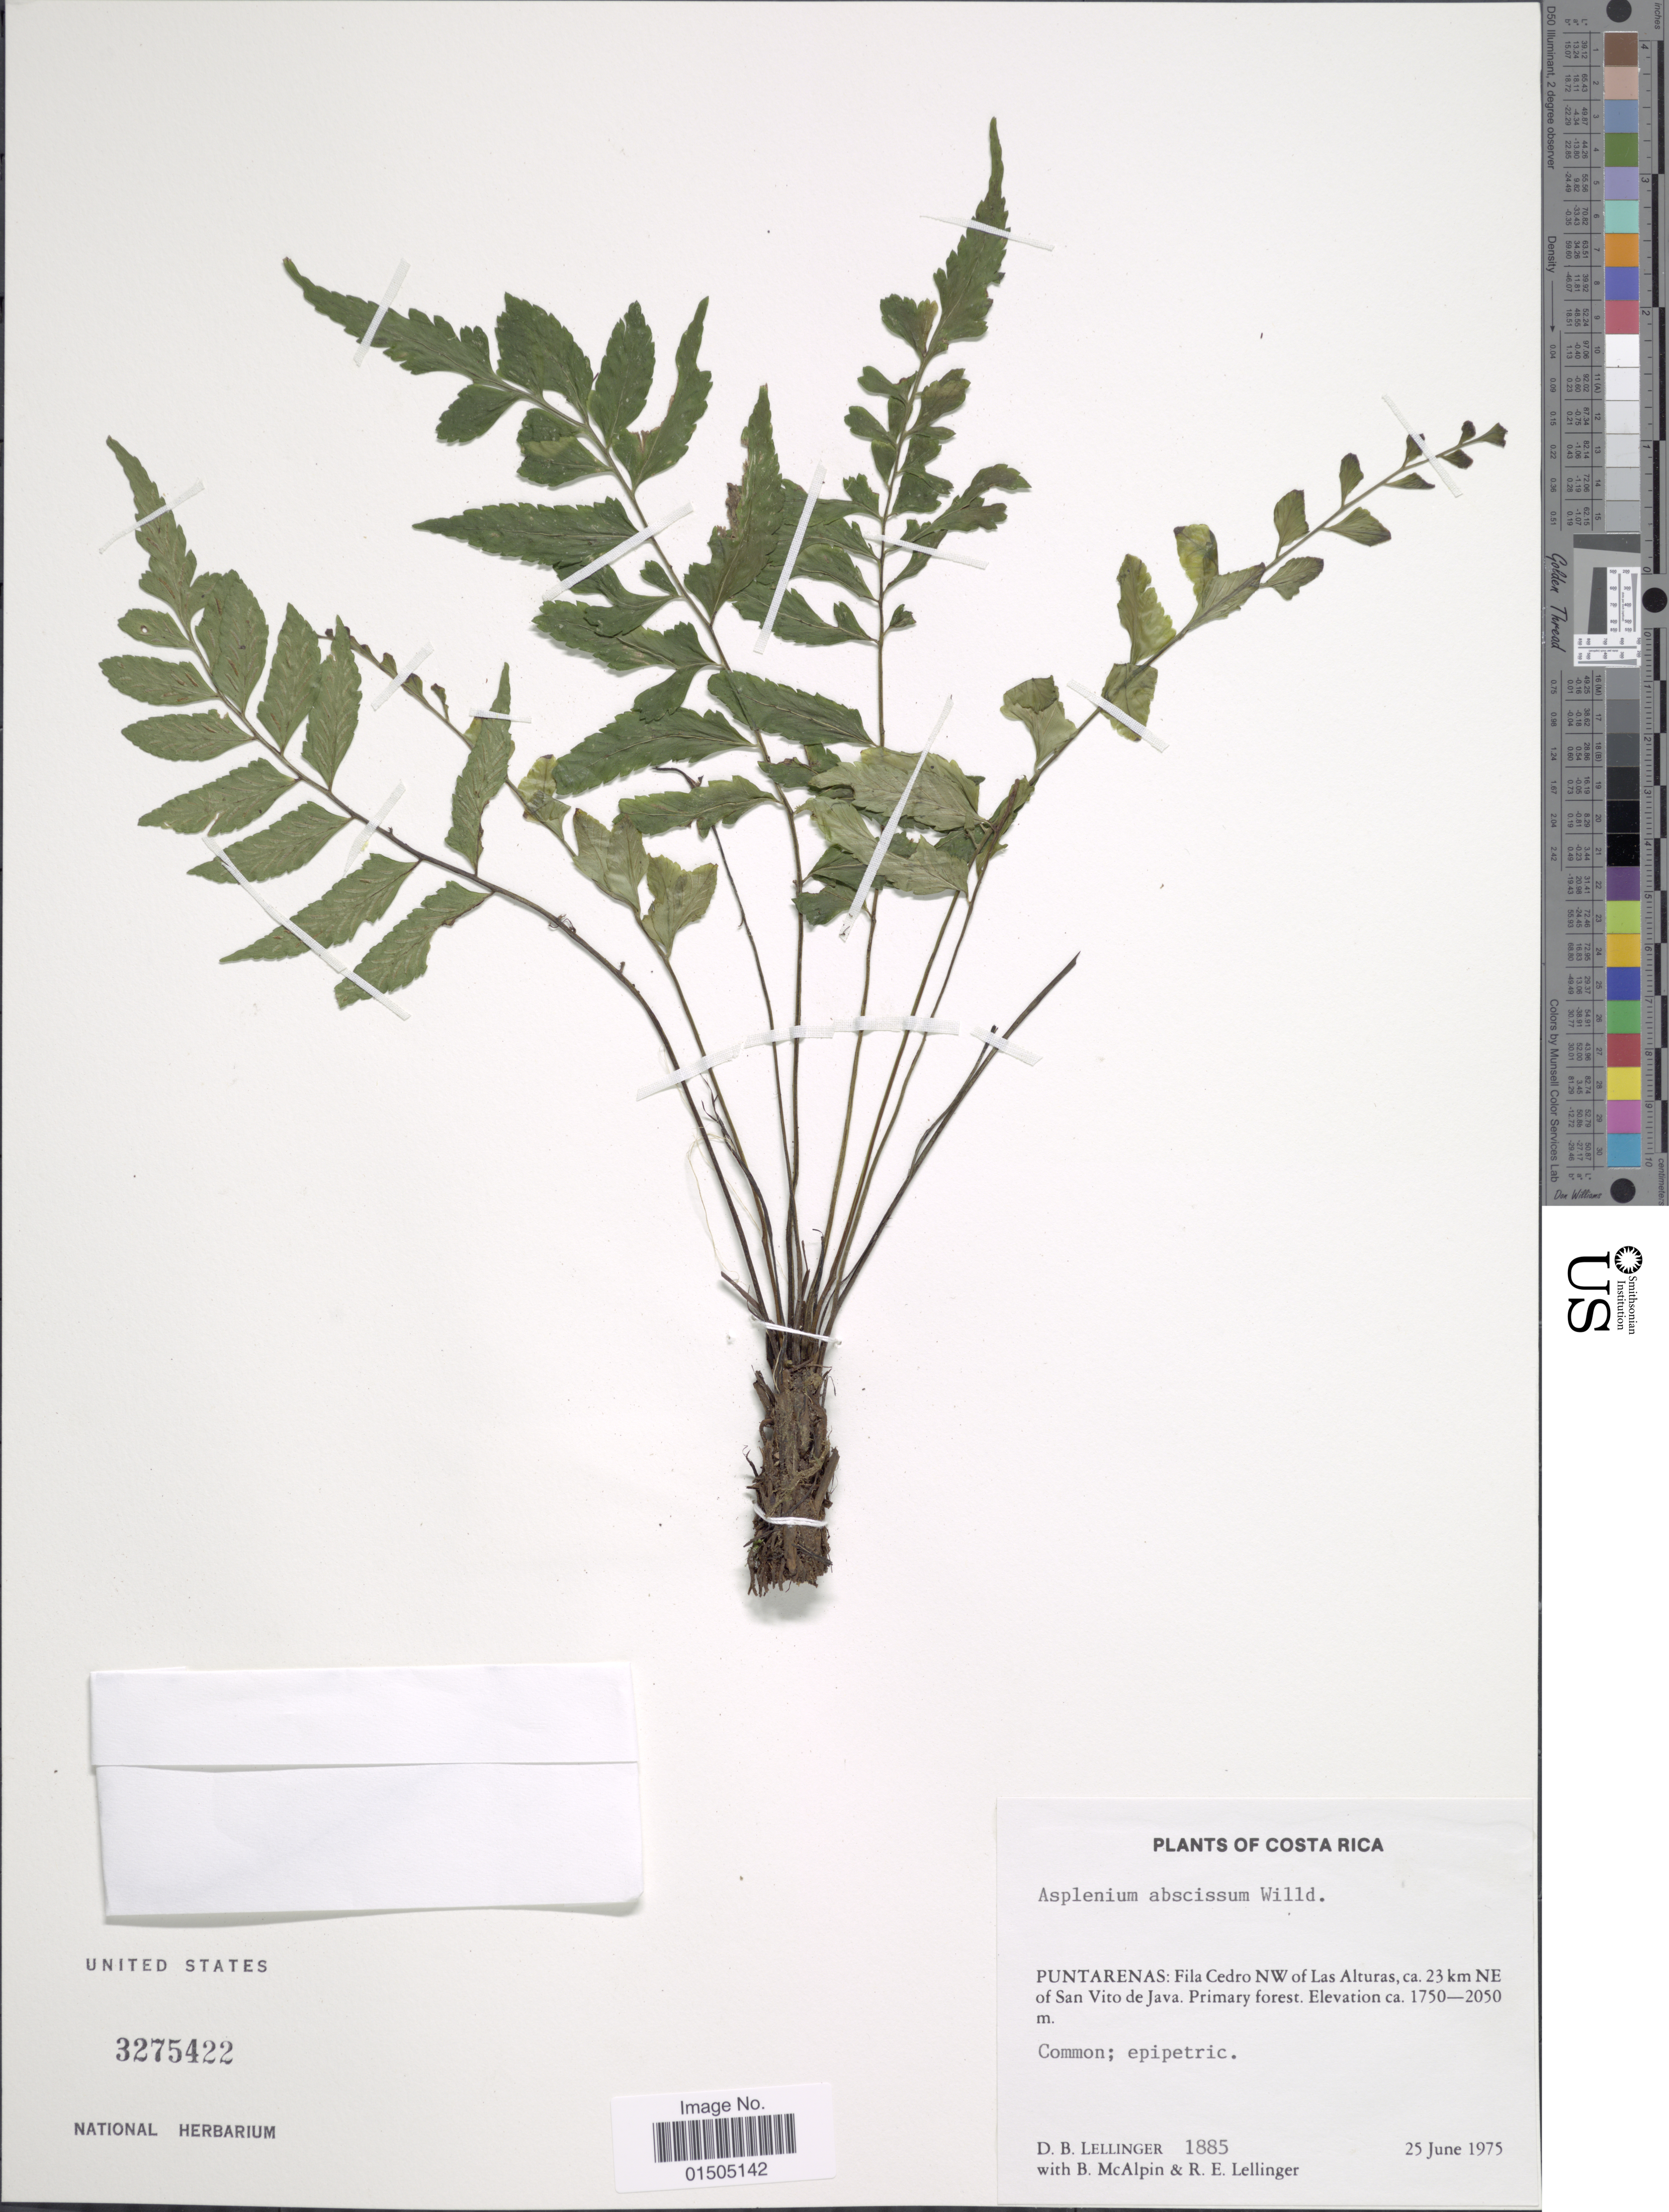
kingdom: Plantae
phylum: Tracheophyta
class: Polypodiopsida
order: Polypodiales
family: Aspleniaceae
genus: Asplenium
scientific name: Asplenium abscissum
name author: Willd.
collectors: D. B. Lellinger, B. McAlpin & R. E. Lellinger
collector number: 1885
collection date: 1975-06-25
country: Costa Rica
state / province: Puntarenas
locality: Fila Cedro NW of Las Alturas, ca. 23 km NE of San Vito de Java.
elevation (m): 1750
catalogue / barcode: US 3275422